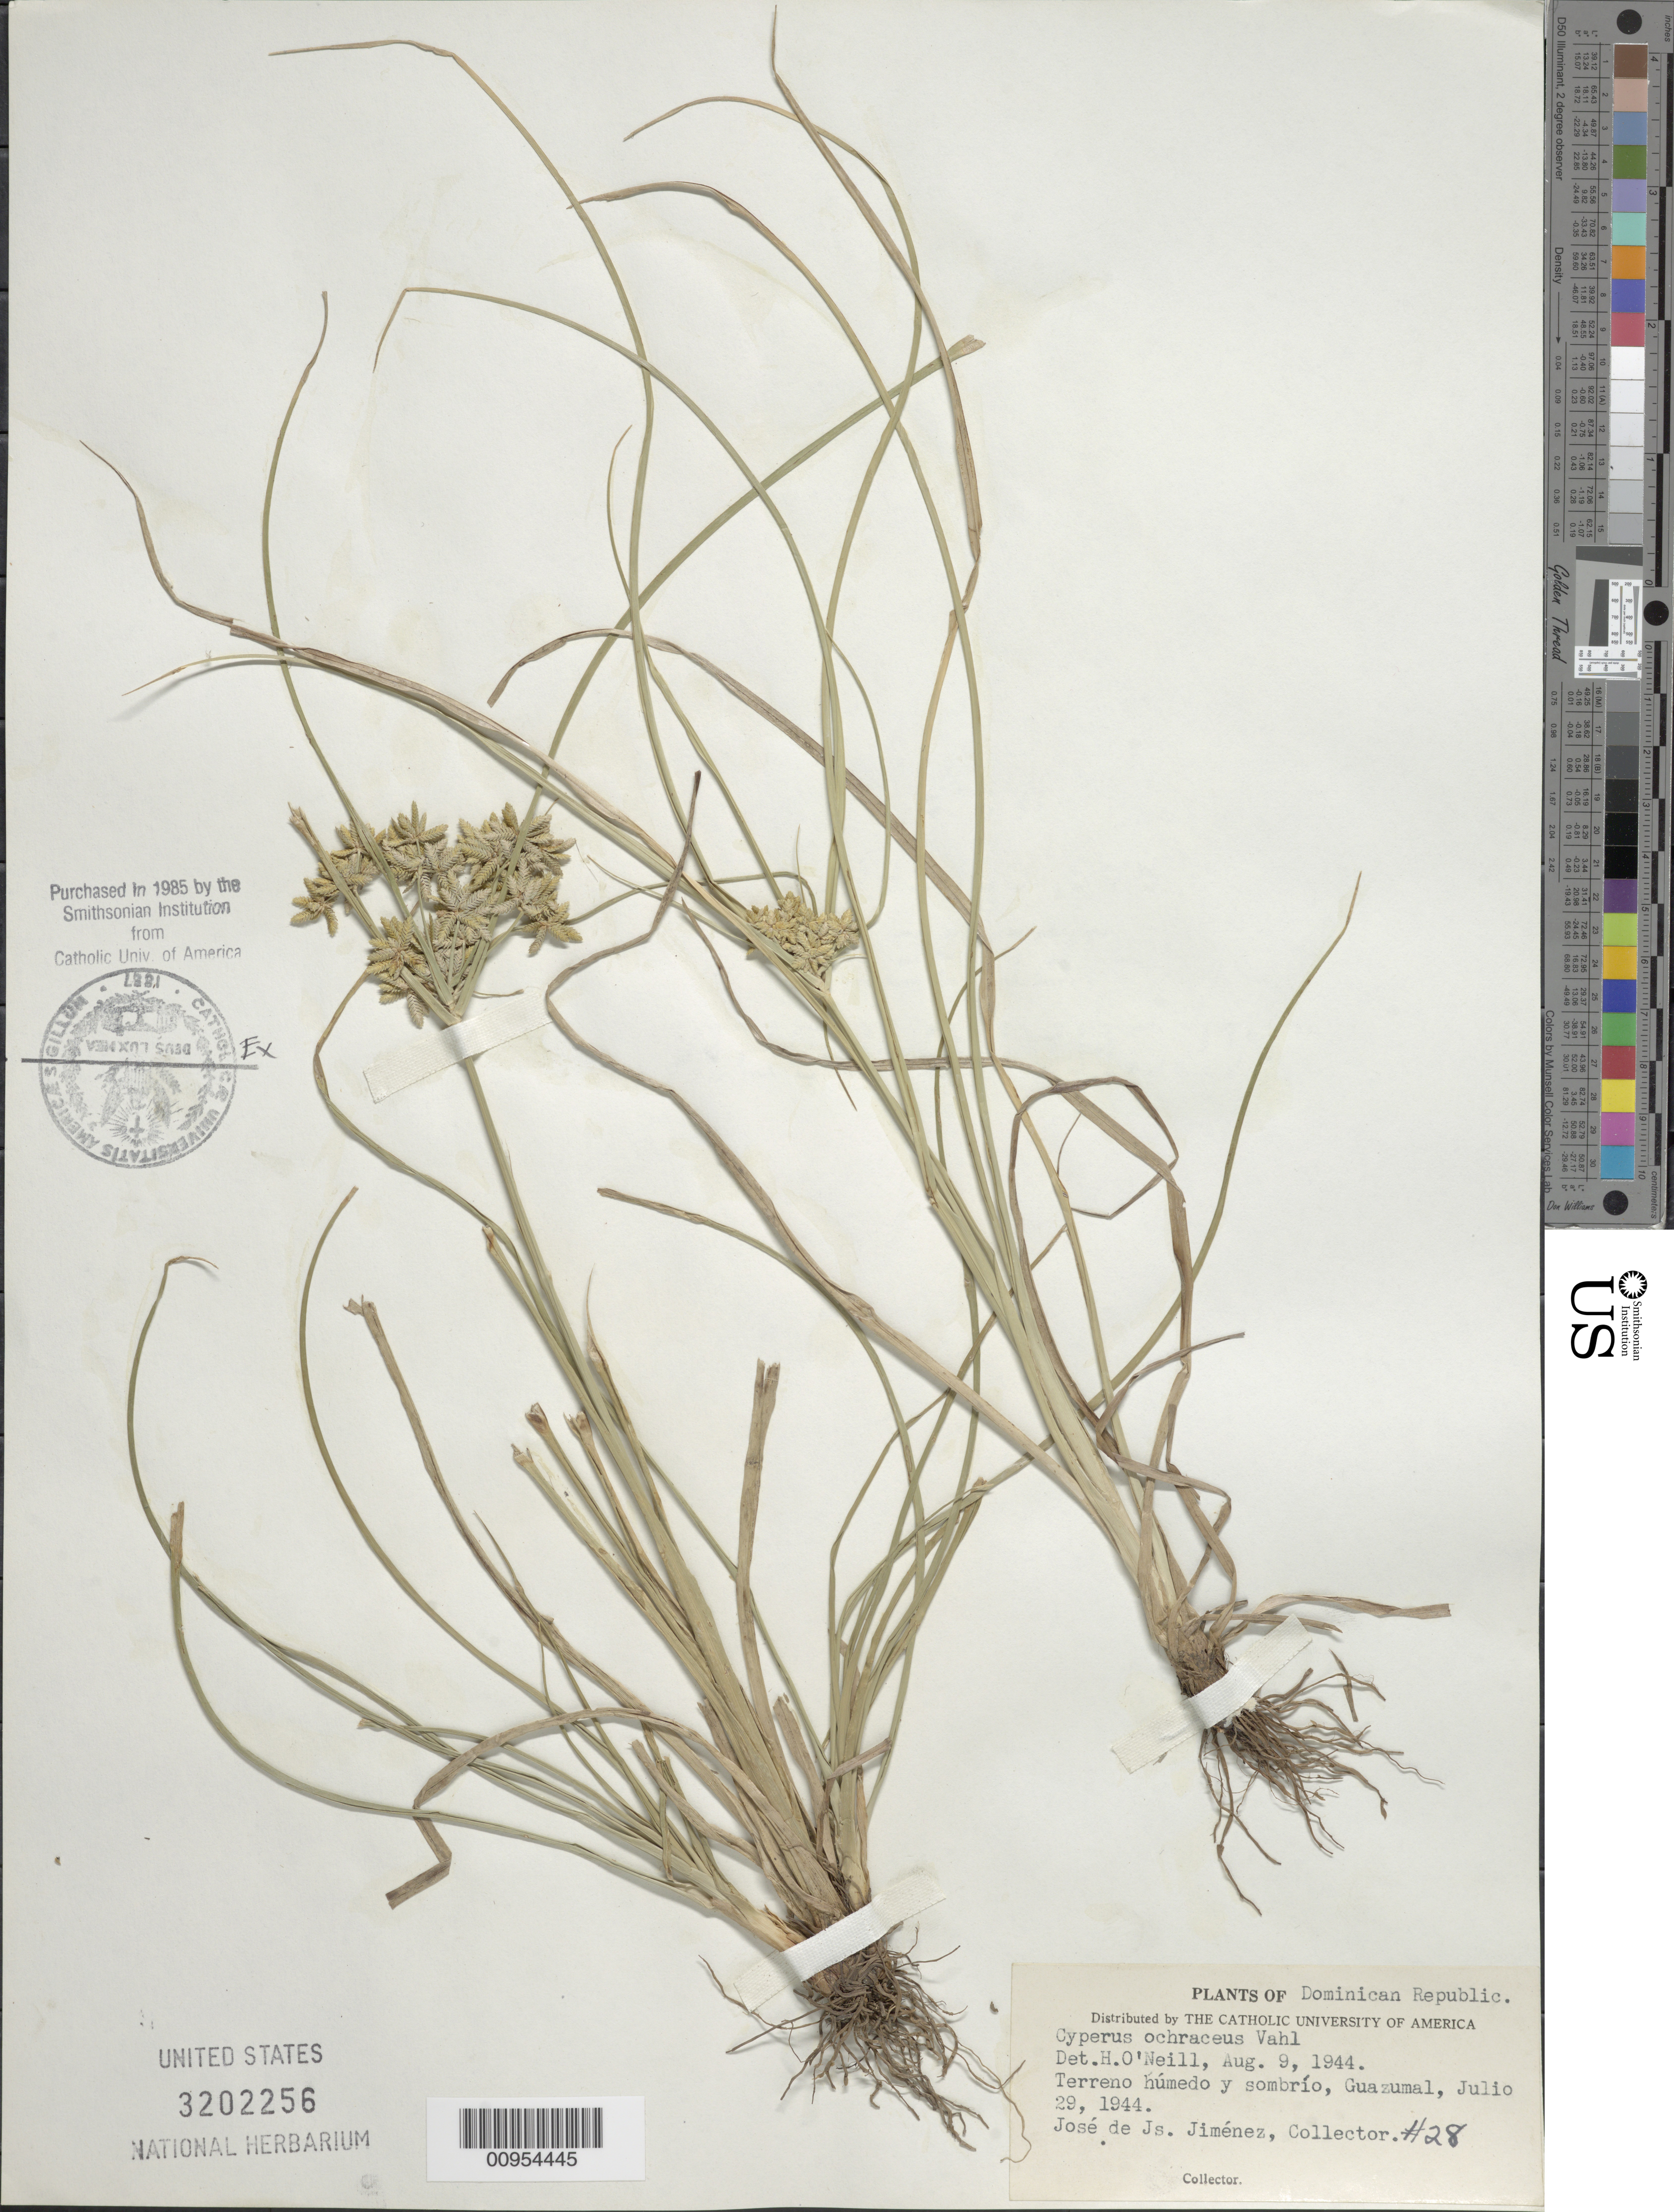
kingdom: Plantae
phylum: Tracheophyta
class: Liliopsida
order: Poales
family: Cyperaceae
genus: Cyperus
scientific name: Cyperus ochraceus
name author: Vahl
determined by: O'Neill, Hugh T.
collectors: J. J. Jiménez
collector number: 28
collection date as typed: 29 Jul 1944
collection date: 1944-07-29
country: Dominican Republic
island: Hispaniola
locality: Guazumal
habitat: Terreno humedo y sombrío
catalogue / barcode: US 3202256